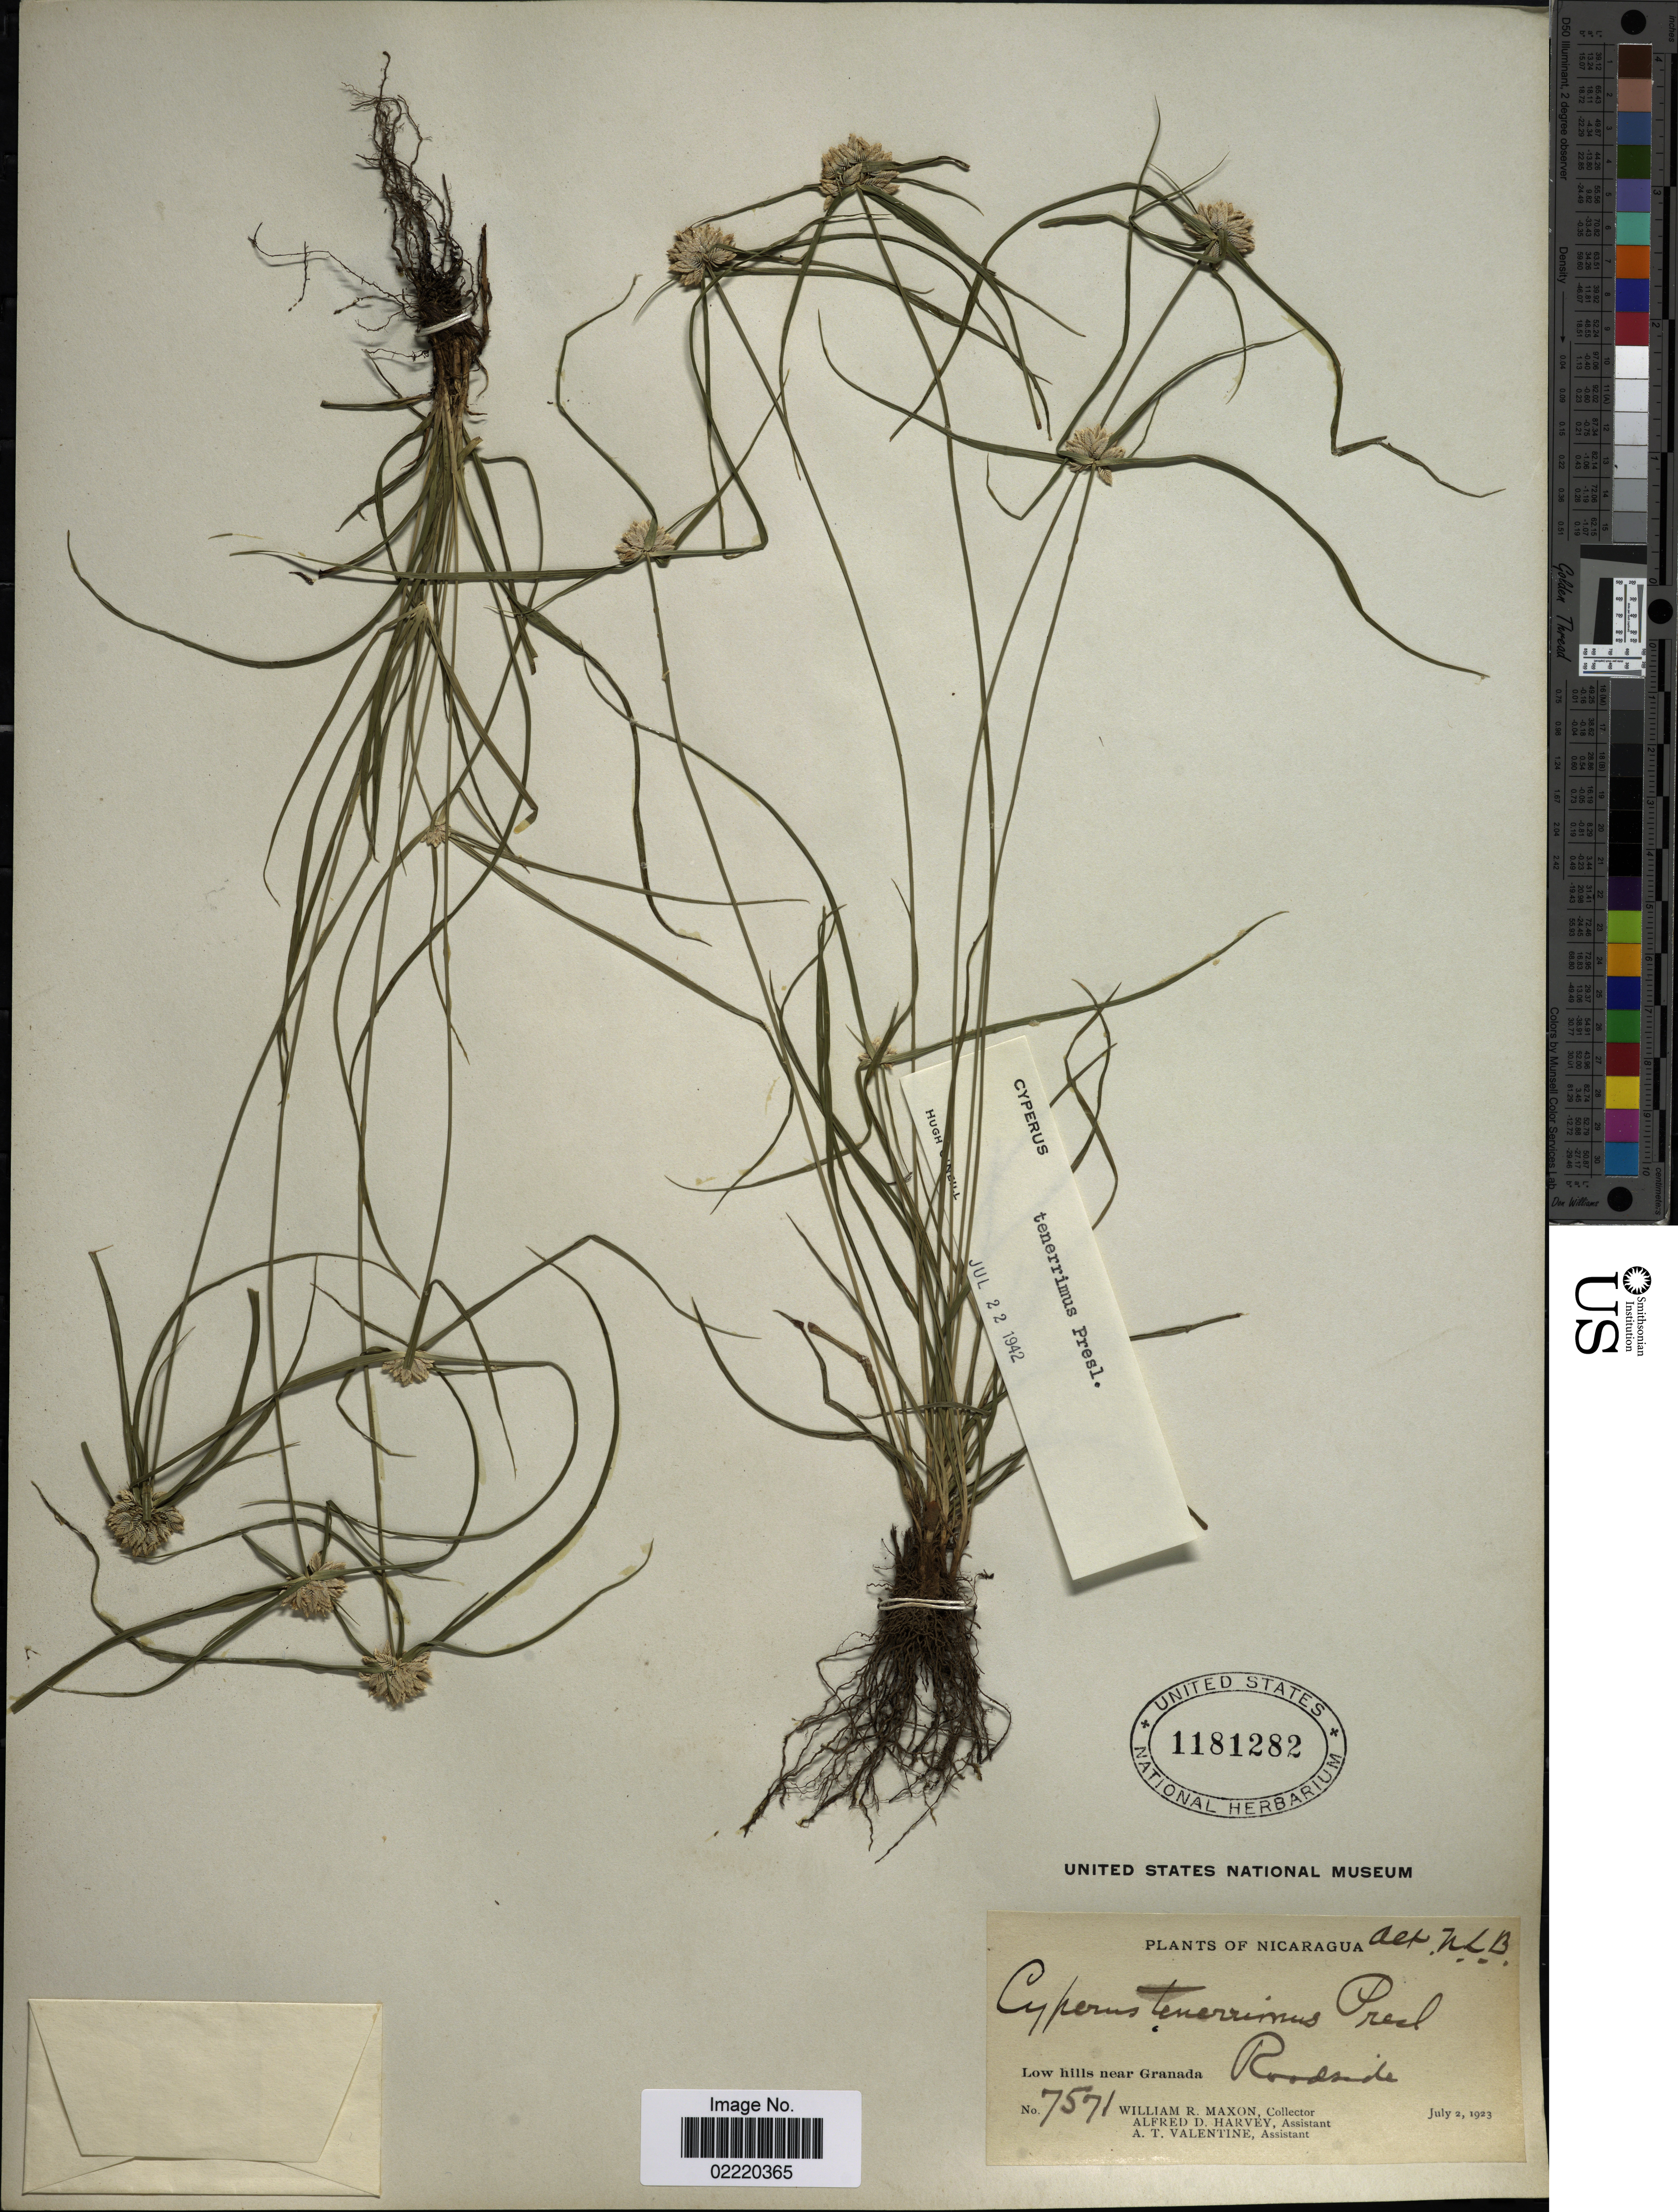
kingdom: Plantae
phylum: Tracheophyta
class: Liliopsida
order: Poales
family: Cyperaceae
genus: Cyperus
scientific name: Cyperus tenerrimus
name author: J. Presl & C. Presl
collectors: W. R. Maxon, A. D. Harvey & A. Valentine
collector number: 7571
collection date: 1923-07-02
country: Nicaragua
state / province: Granada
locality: Low hills near Granada, roadside.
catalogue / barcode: US 1181282